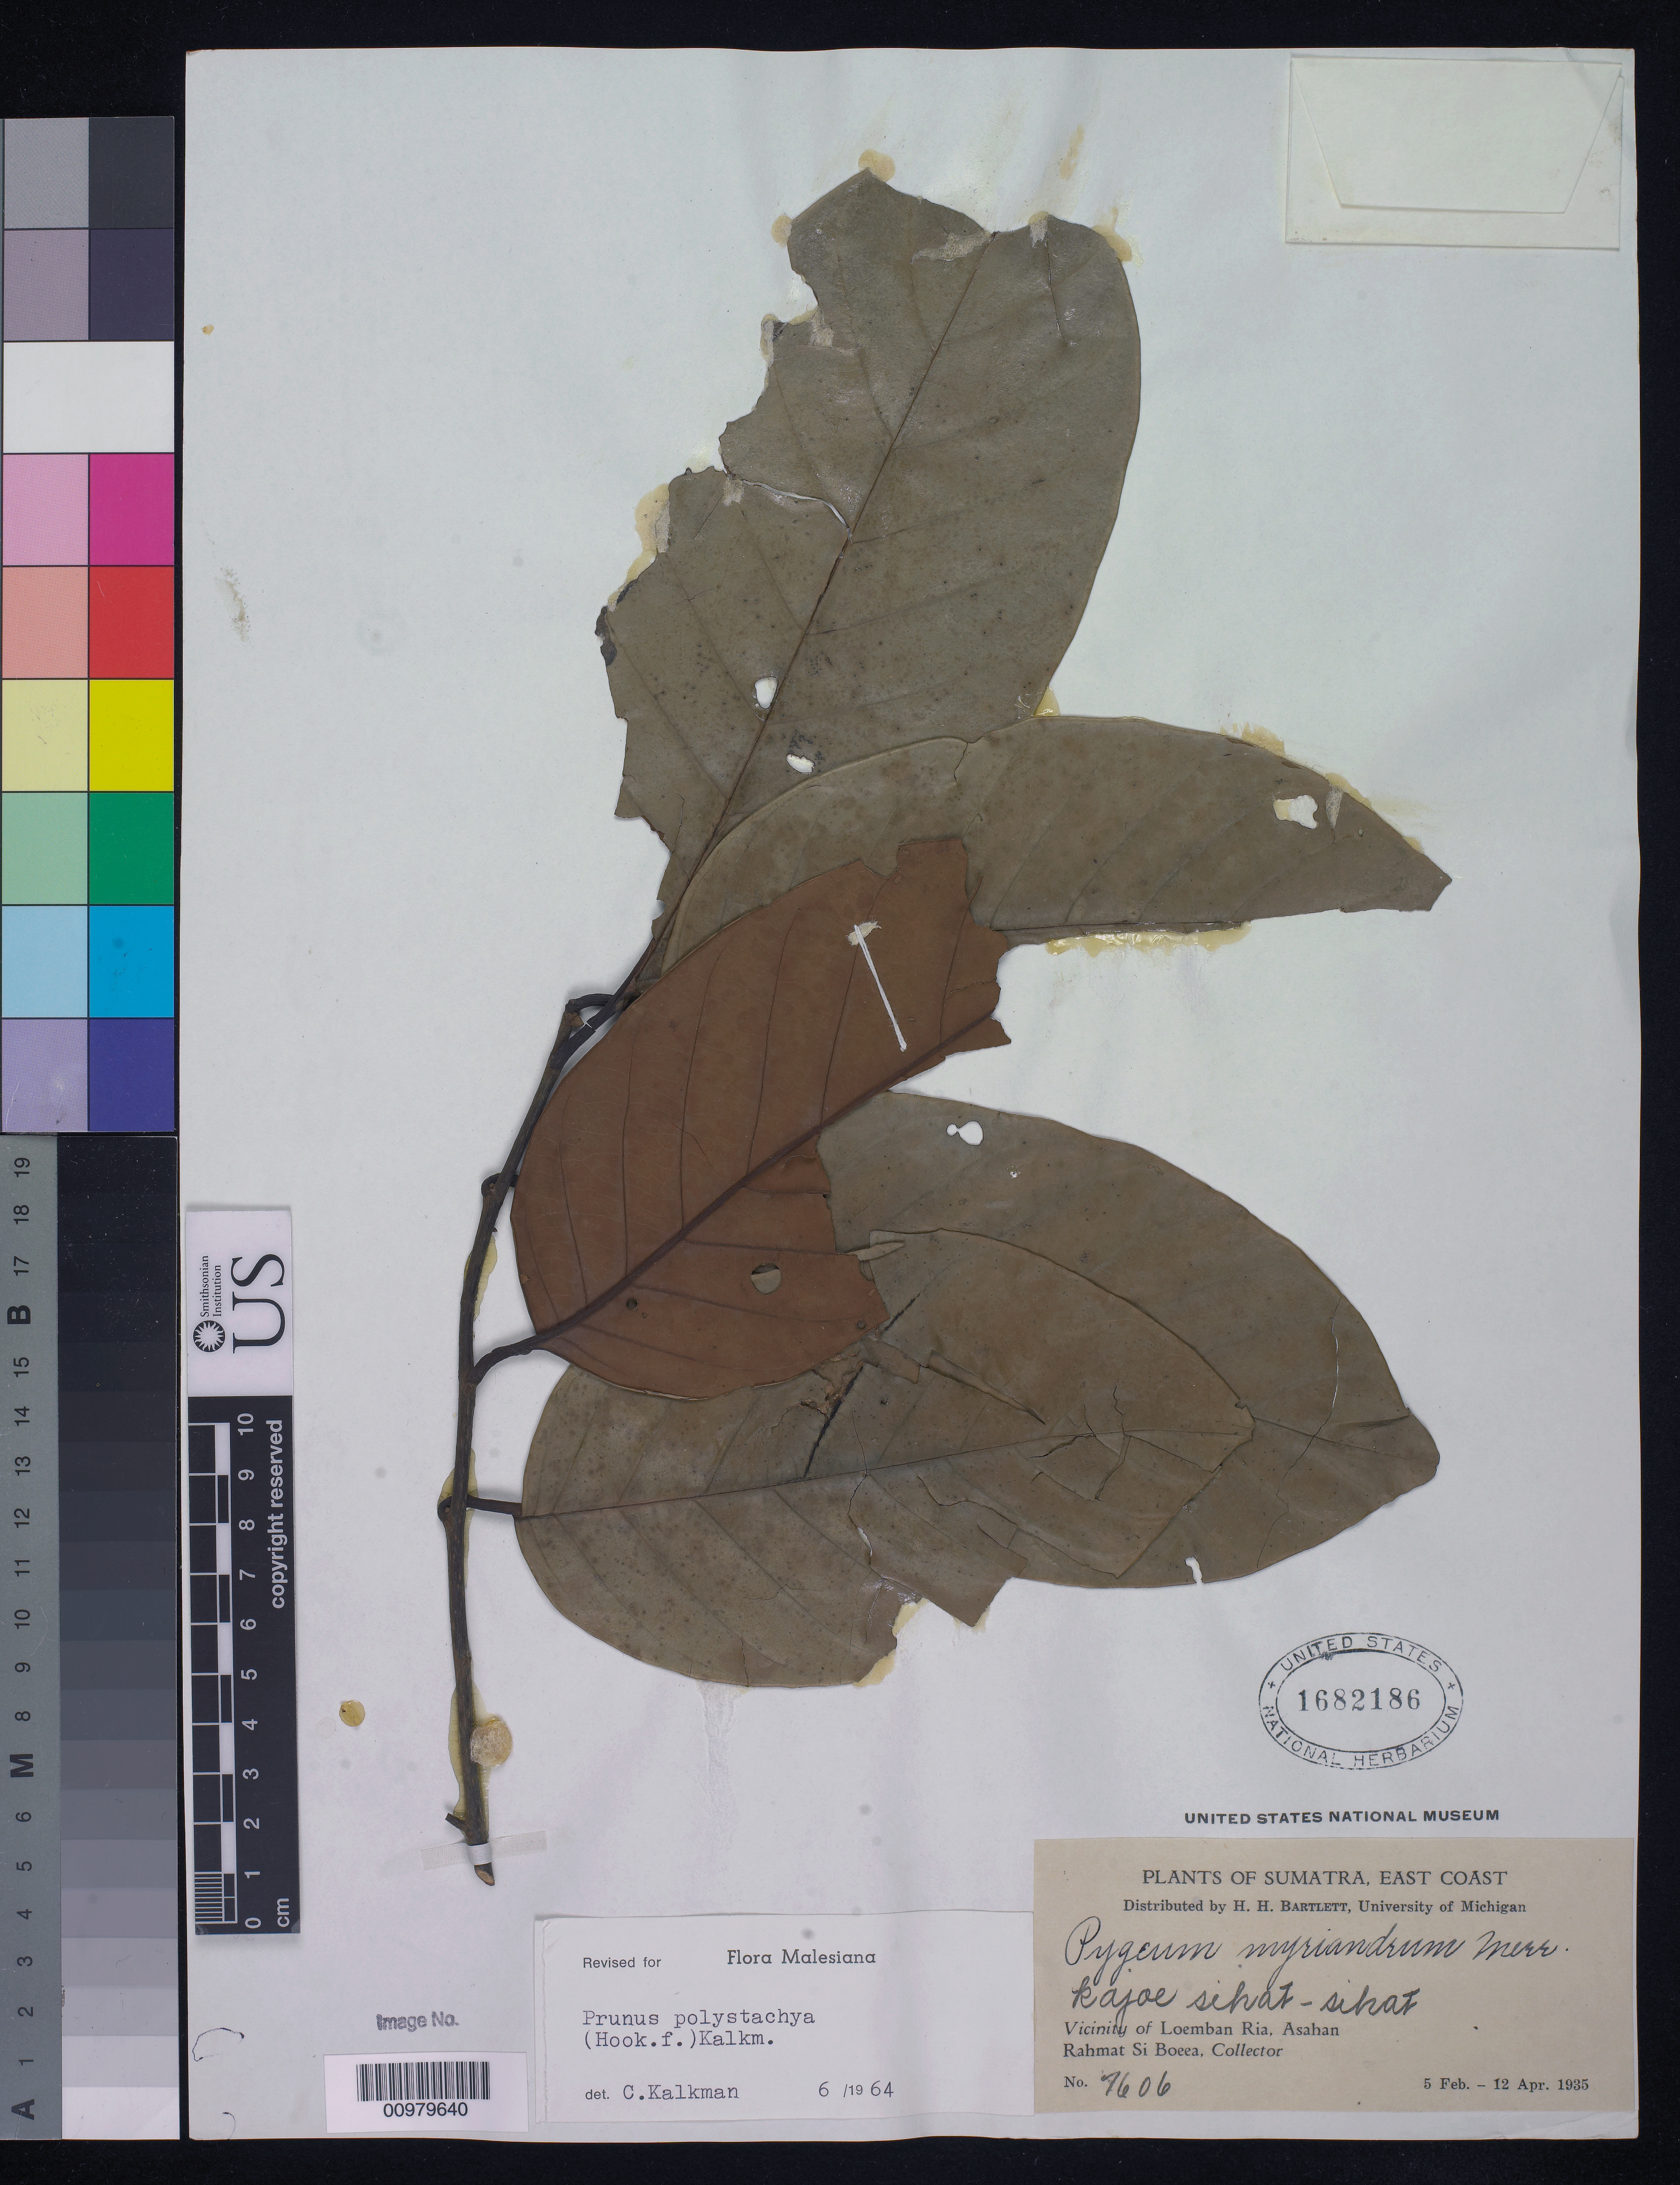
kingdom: Plantae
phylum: Tracheophyta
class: Magnoliopsida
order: Rosales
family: Rosaceae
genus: Prunus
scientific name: Prunus polystachya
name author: (Hook. f.) Kalkman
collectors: Rahmat Si Boeea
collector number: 7606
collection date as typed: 05 Feb 1935 to 12 Apr 1935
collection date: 1935-02-05/1935-04-12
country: Indonesia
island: Sumatra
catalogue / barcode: US 1682186